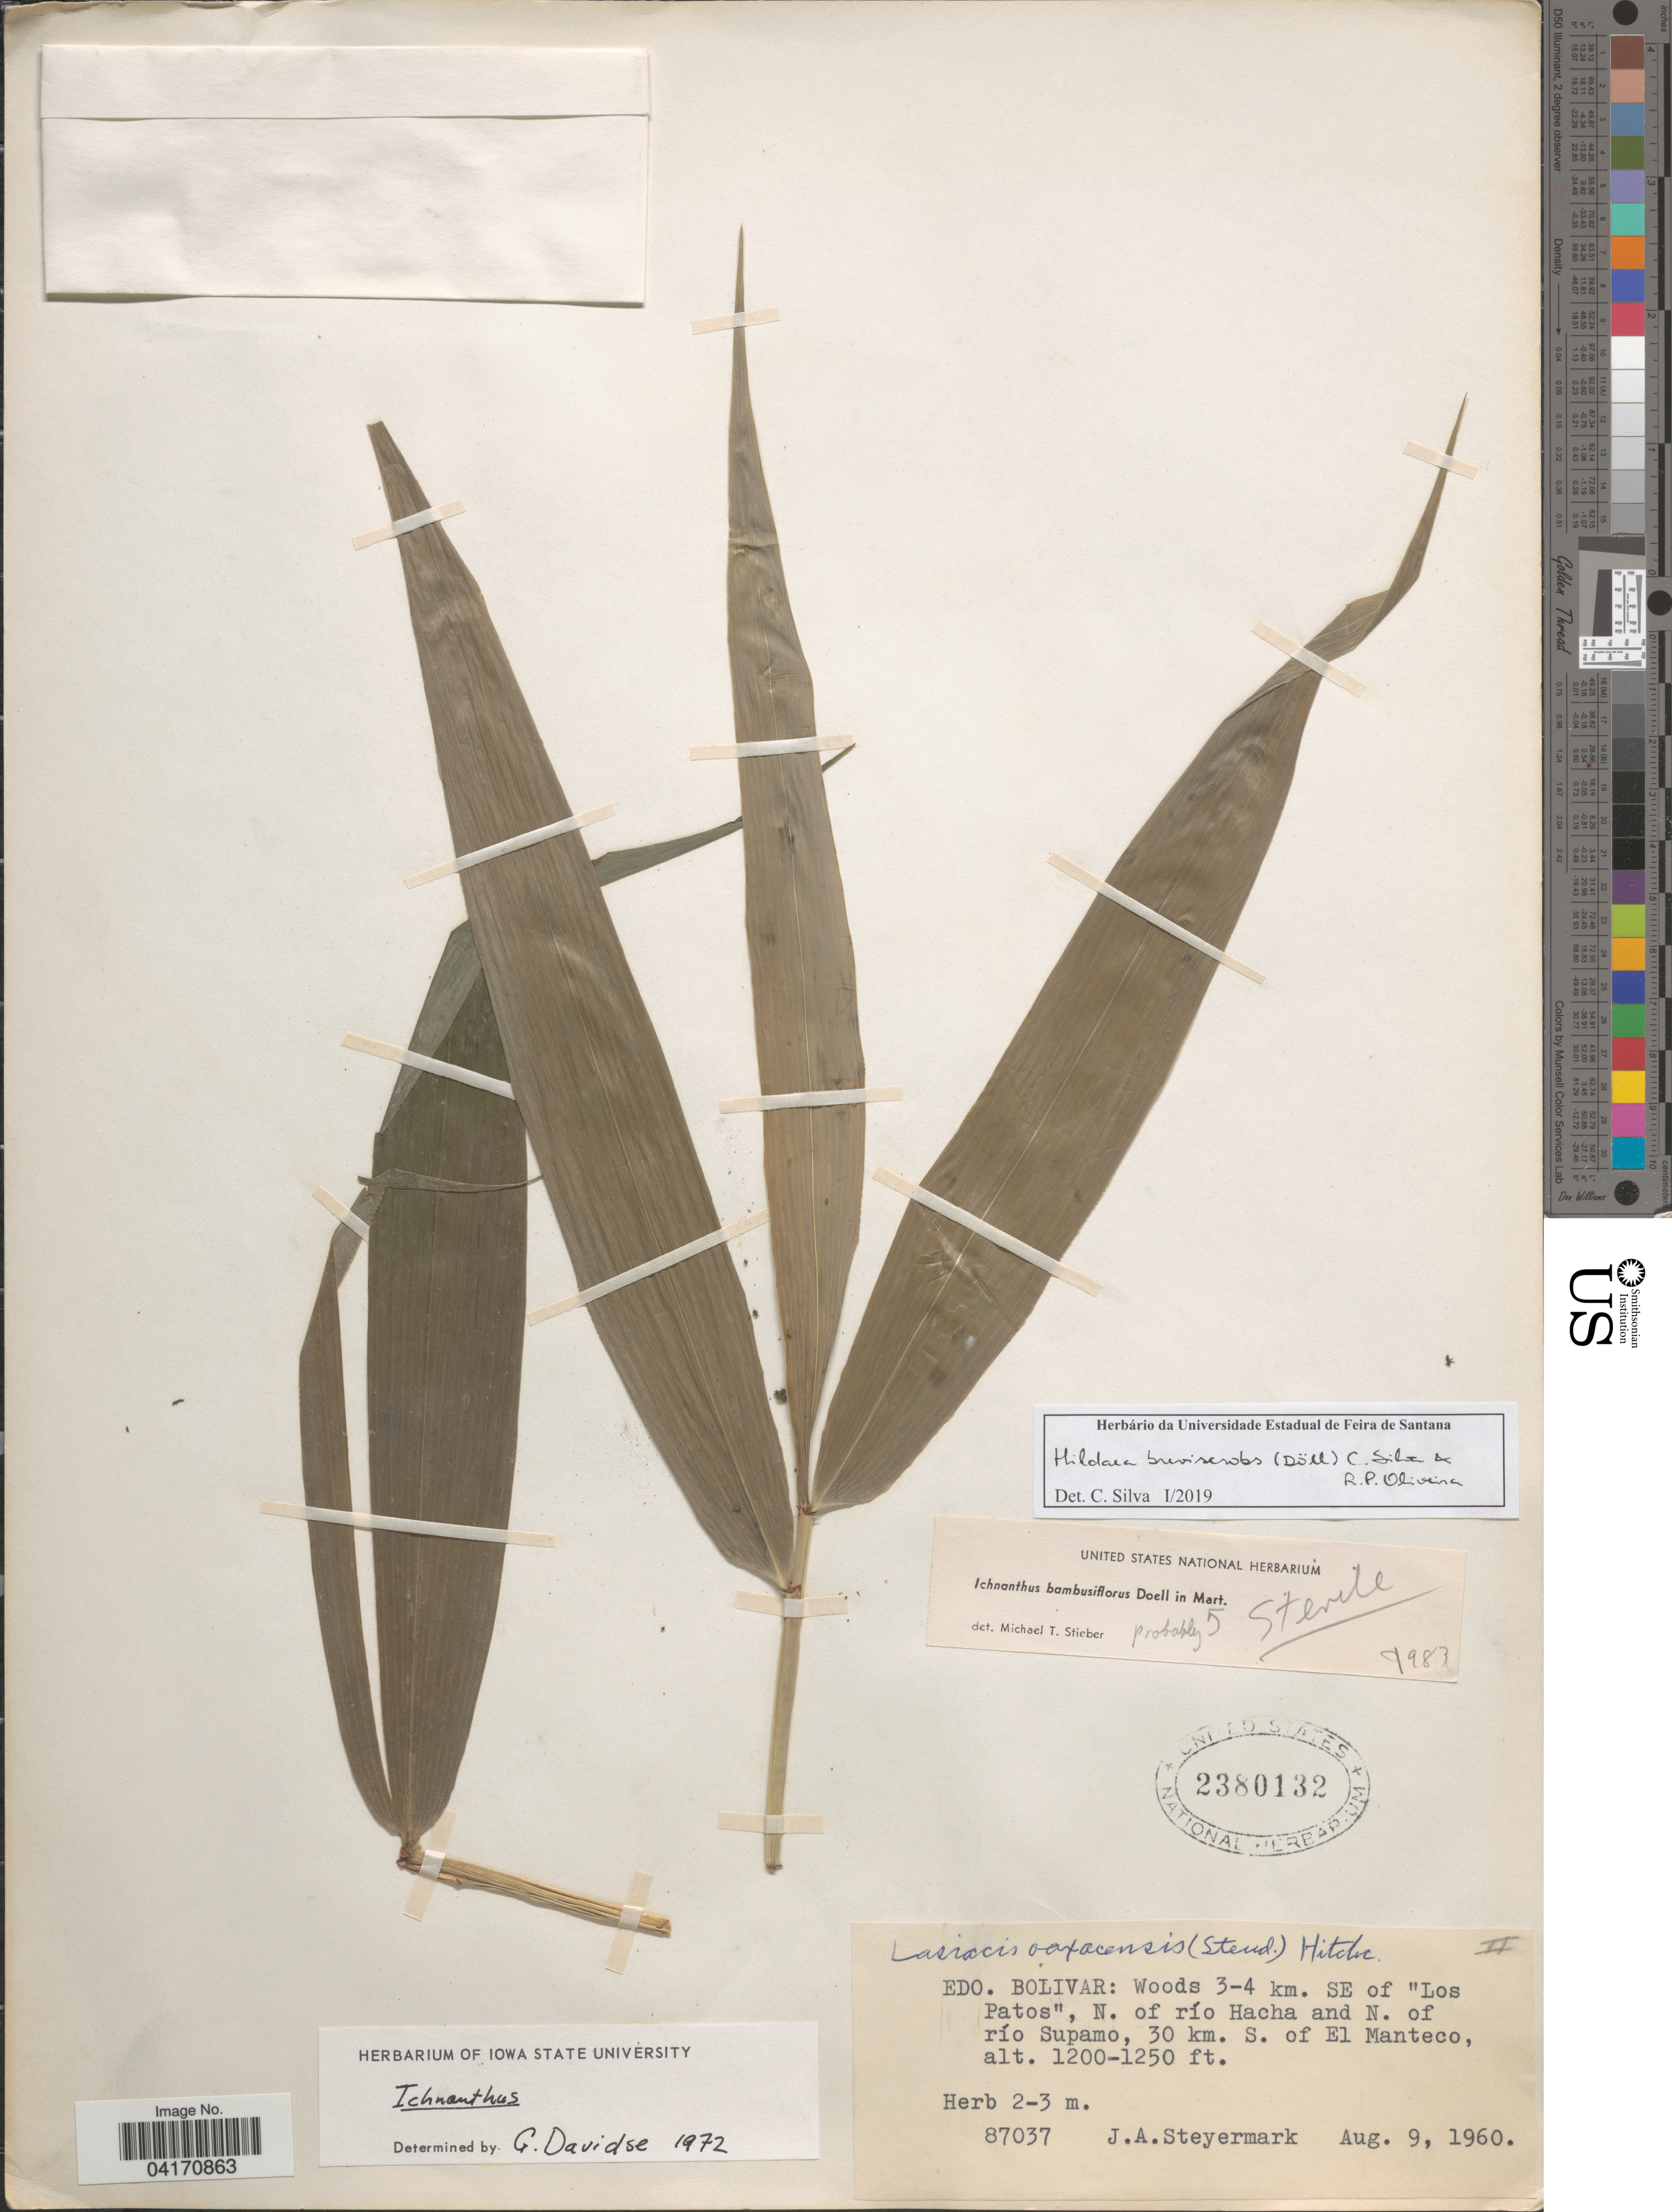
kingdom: Plantae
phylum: Tracheophyta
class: Liliopsida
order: Poales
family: Poaceae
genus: Hildaea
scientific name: Hildaea breviscrobs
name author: (Döll) C. Silva & R.P. Oliveira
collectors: J. Steyermark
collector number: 87037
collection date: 1960-08-09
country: Venezuela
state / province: Bolívar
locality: Woods 3-4 km. SE of "Los Patos", N. of río Hacha and N. of río Supamo, 30 km. S. of El Manteco.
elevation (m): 366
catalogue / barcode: US 2380132